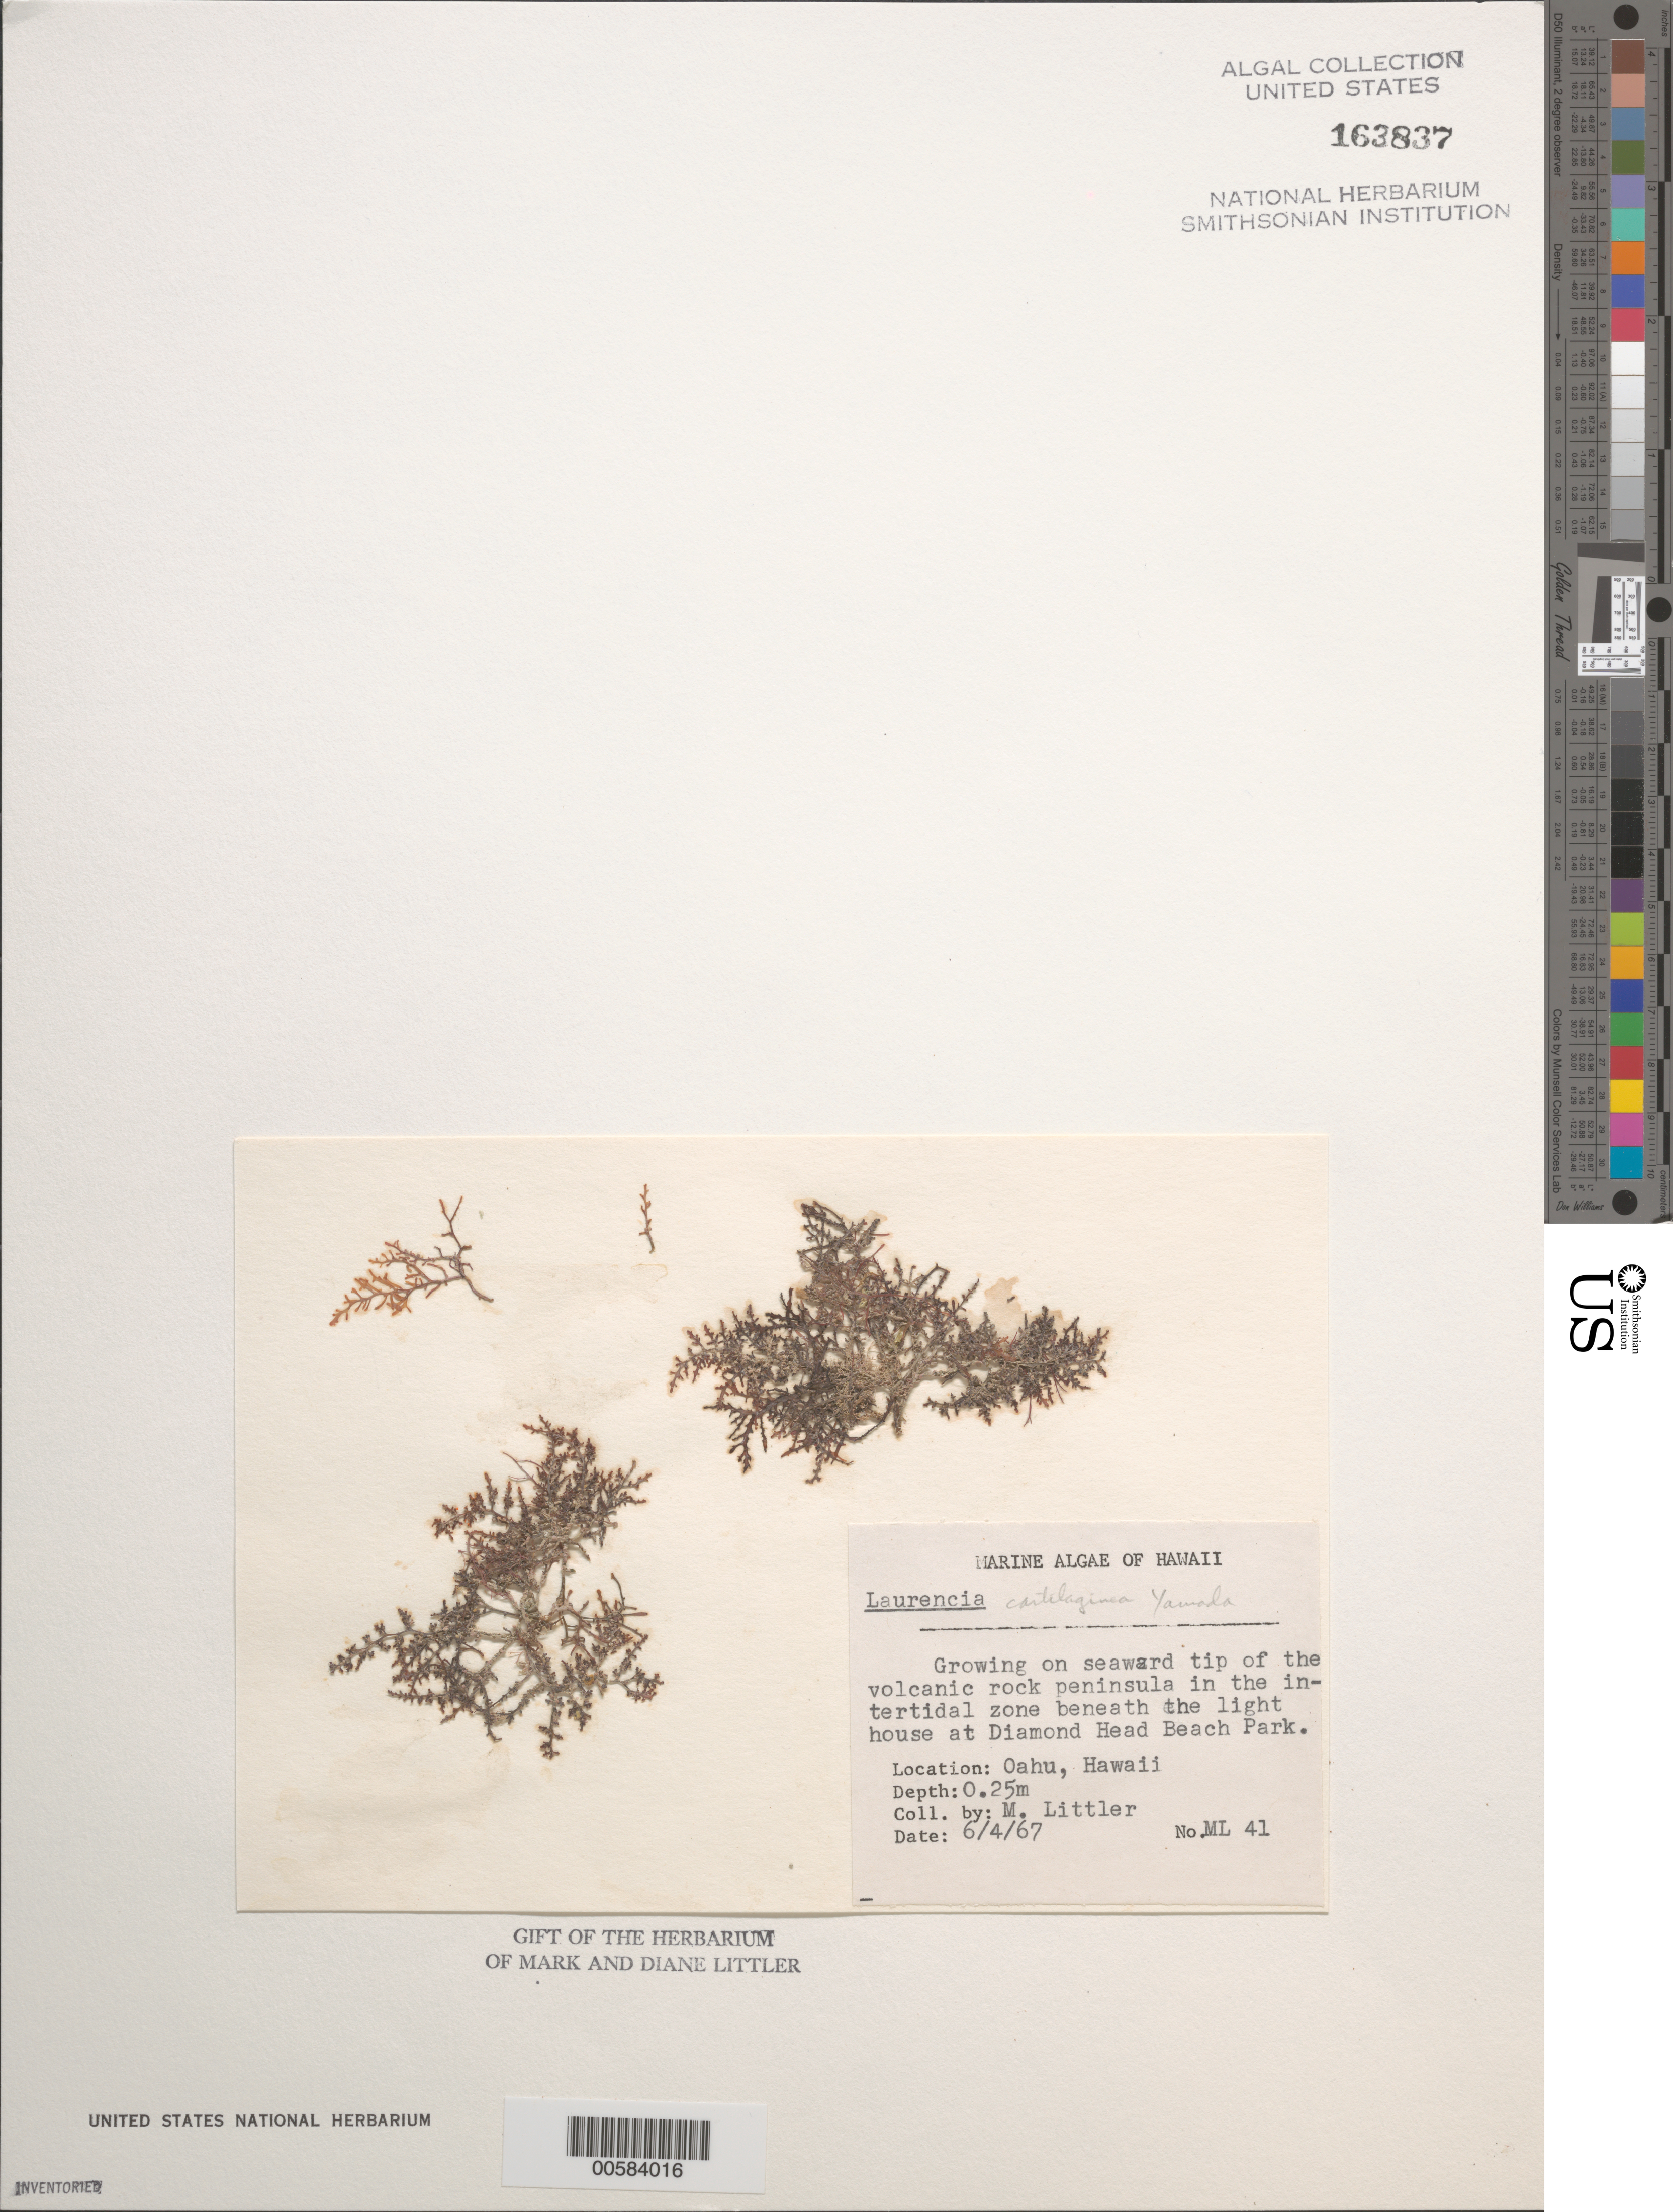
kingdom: Plantae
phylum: Rhodophyta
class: Florideophyceae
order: Ceramiales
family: Rhodomelaceae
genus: Chondrophycus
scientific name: Chondrophycus cartilaginea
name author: (C. Agardh) Garbary & J.T. Harper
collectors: M. M. Littler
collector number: ML 41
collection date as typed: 04 Jun 1967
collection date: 1967-06-04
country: United States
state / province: Hawaii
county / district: Honolulu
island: Oahu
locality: Diamond Head Beach Park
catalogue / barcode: US 163837